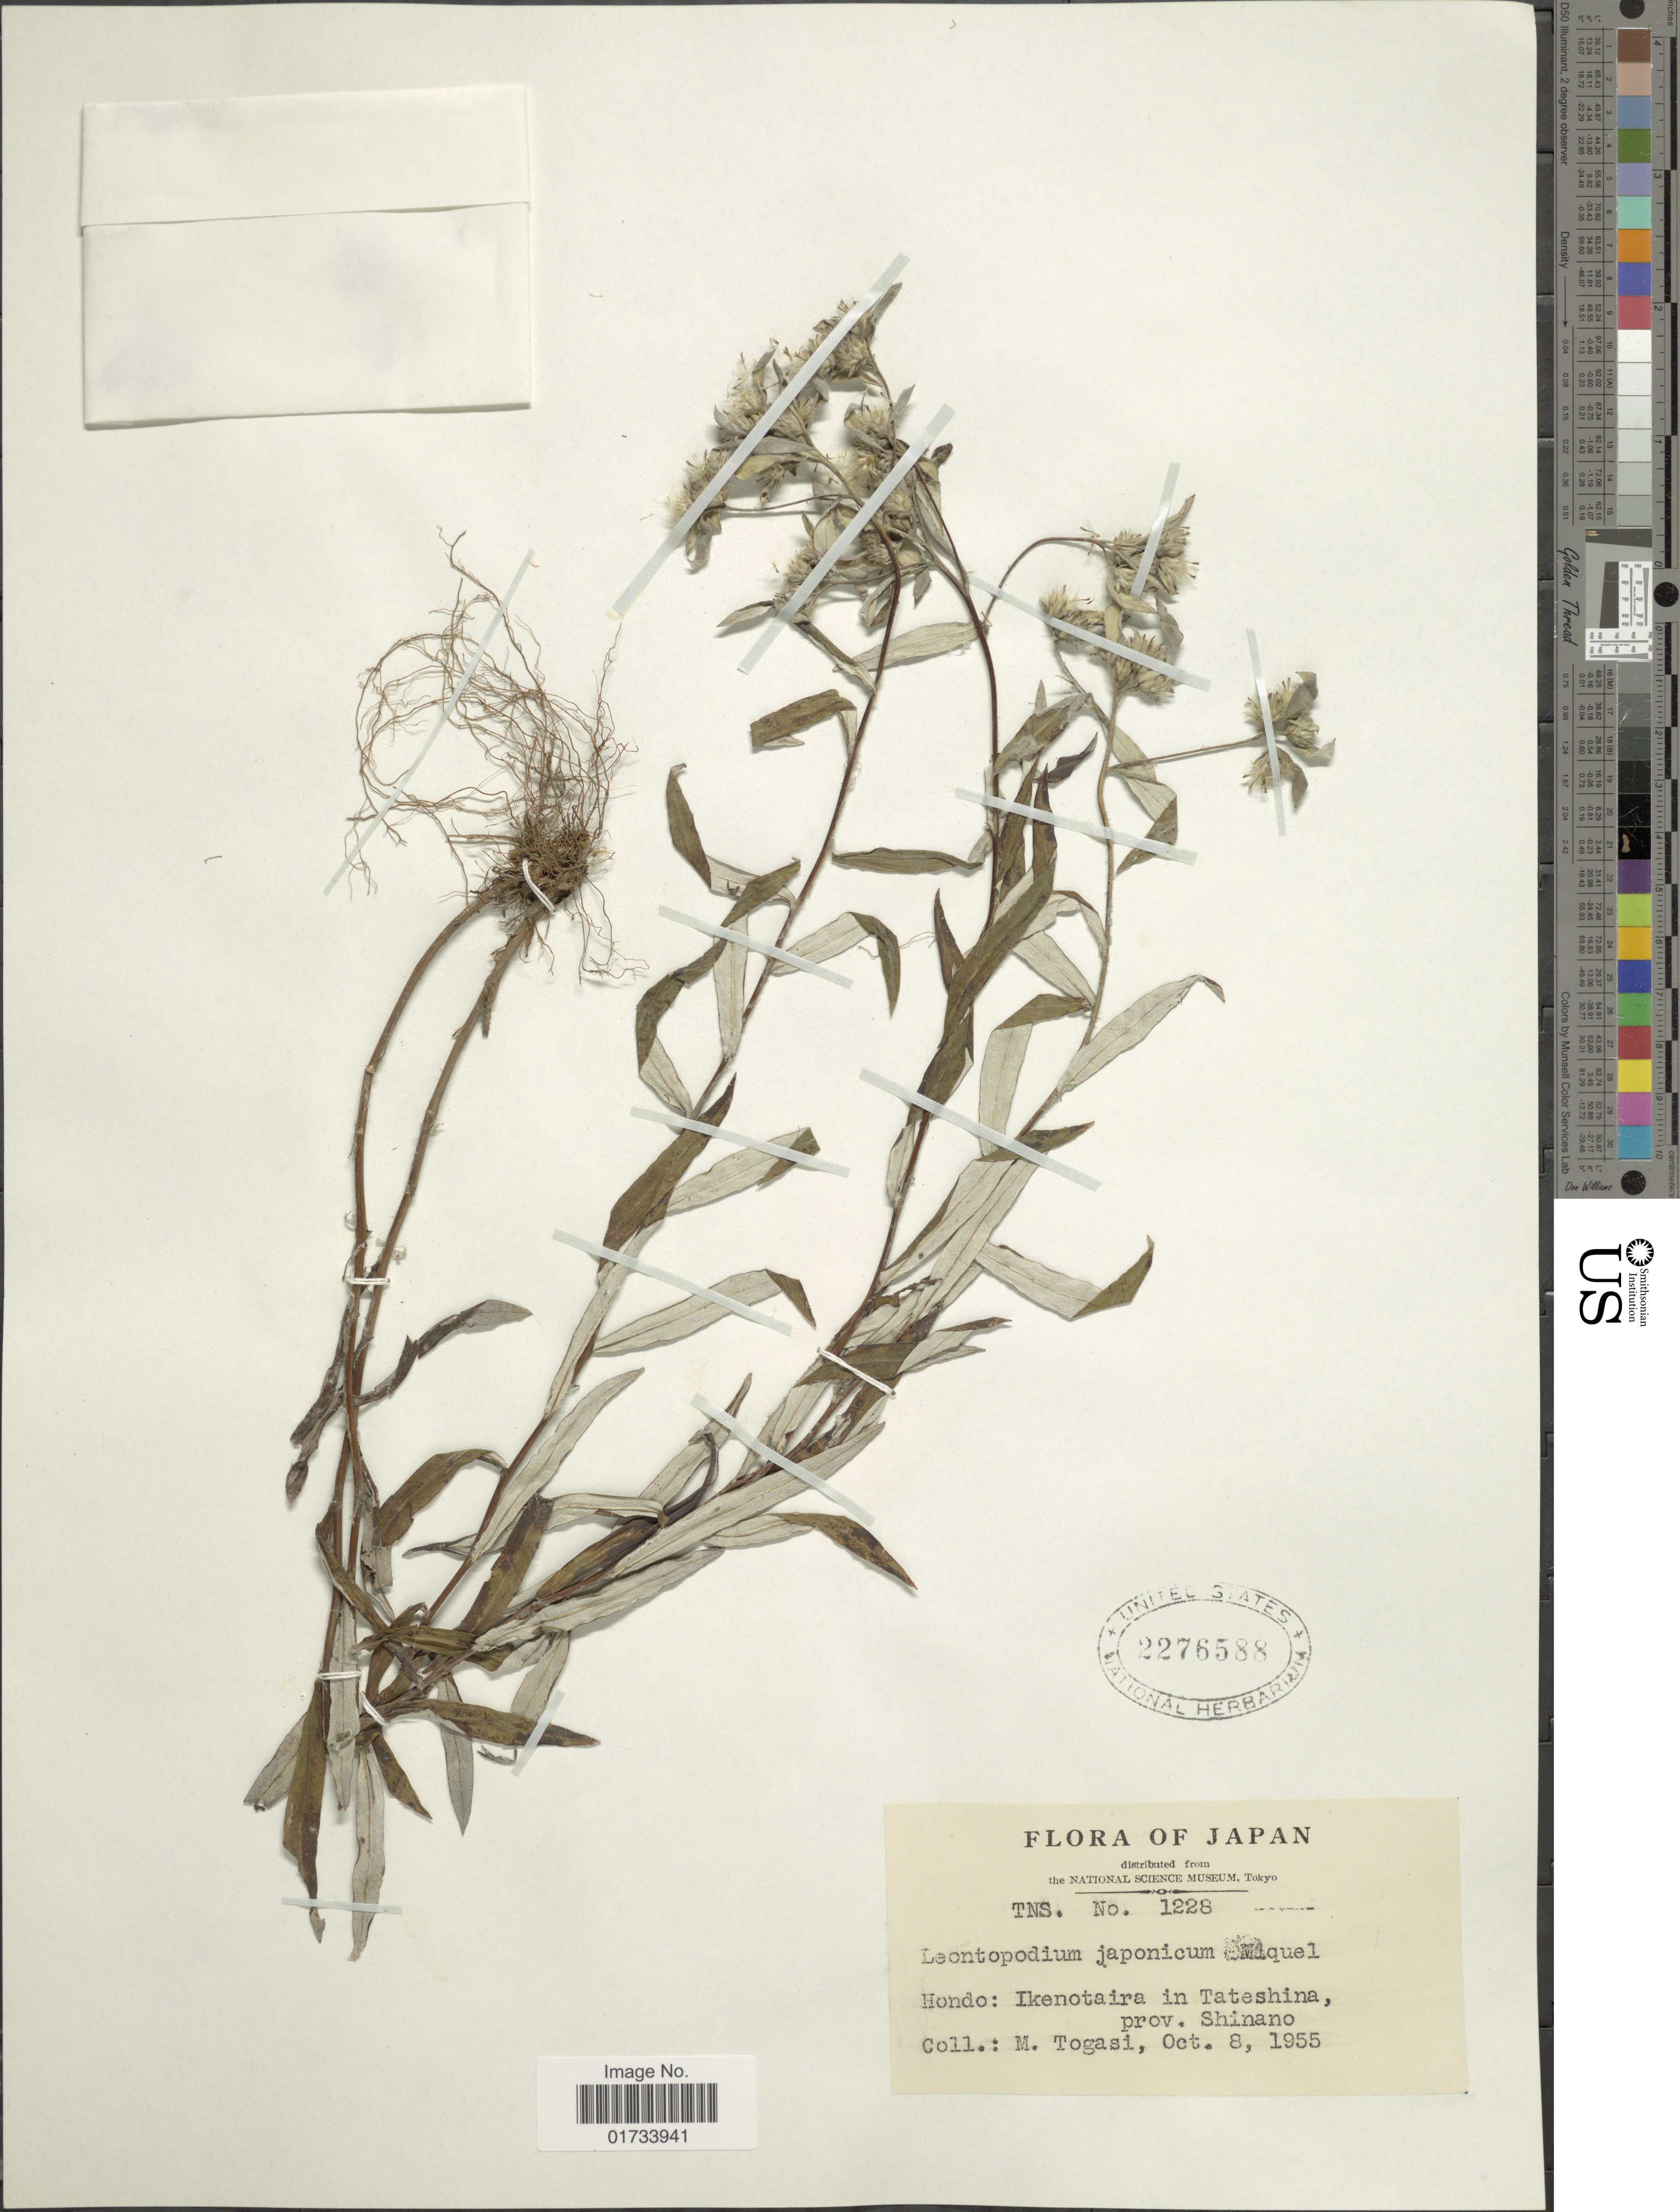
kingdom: Plantae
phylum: Tracheophyta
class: Magnoliopsida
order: Asterales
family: Asteraceae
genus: Leontopodium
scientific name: Leontopodium japonicum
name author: Miq.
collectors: M. Togashi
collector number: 1228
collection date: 1955-10-08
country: Japan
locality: Hondo: Ikenotaira in Tateshina, prov. Shinano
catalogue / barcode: US 2276588